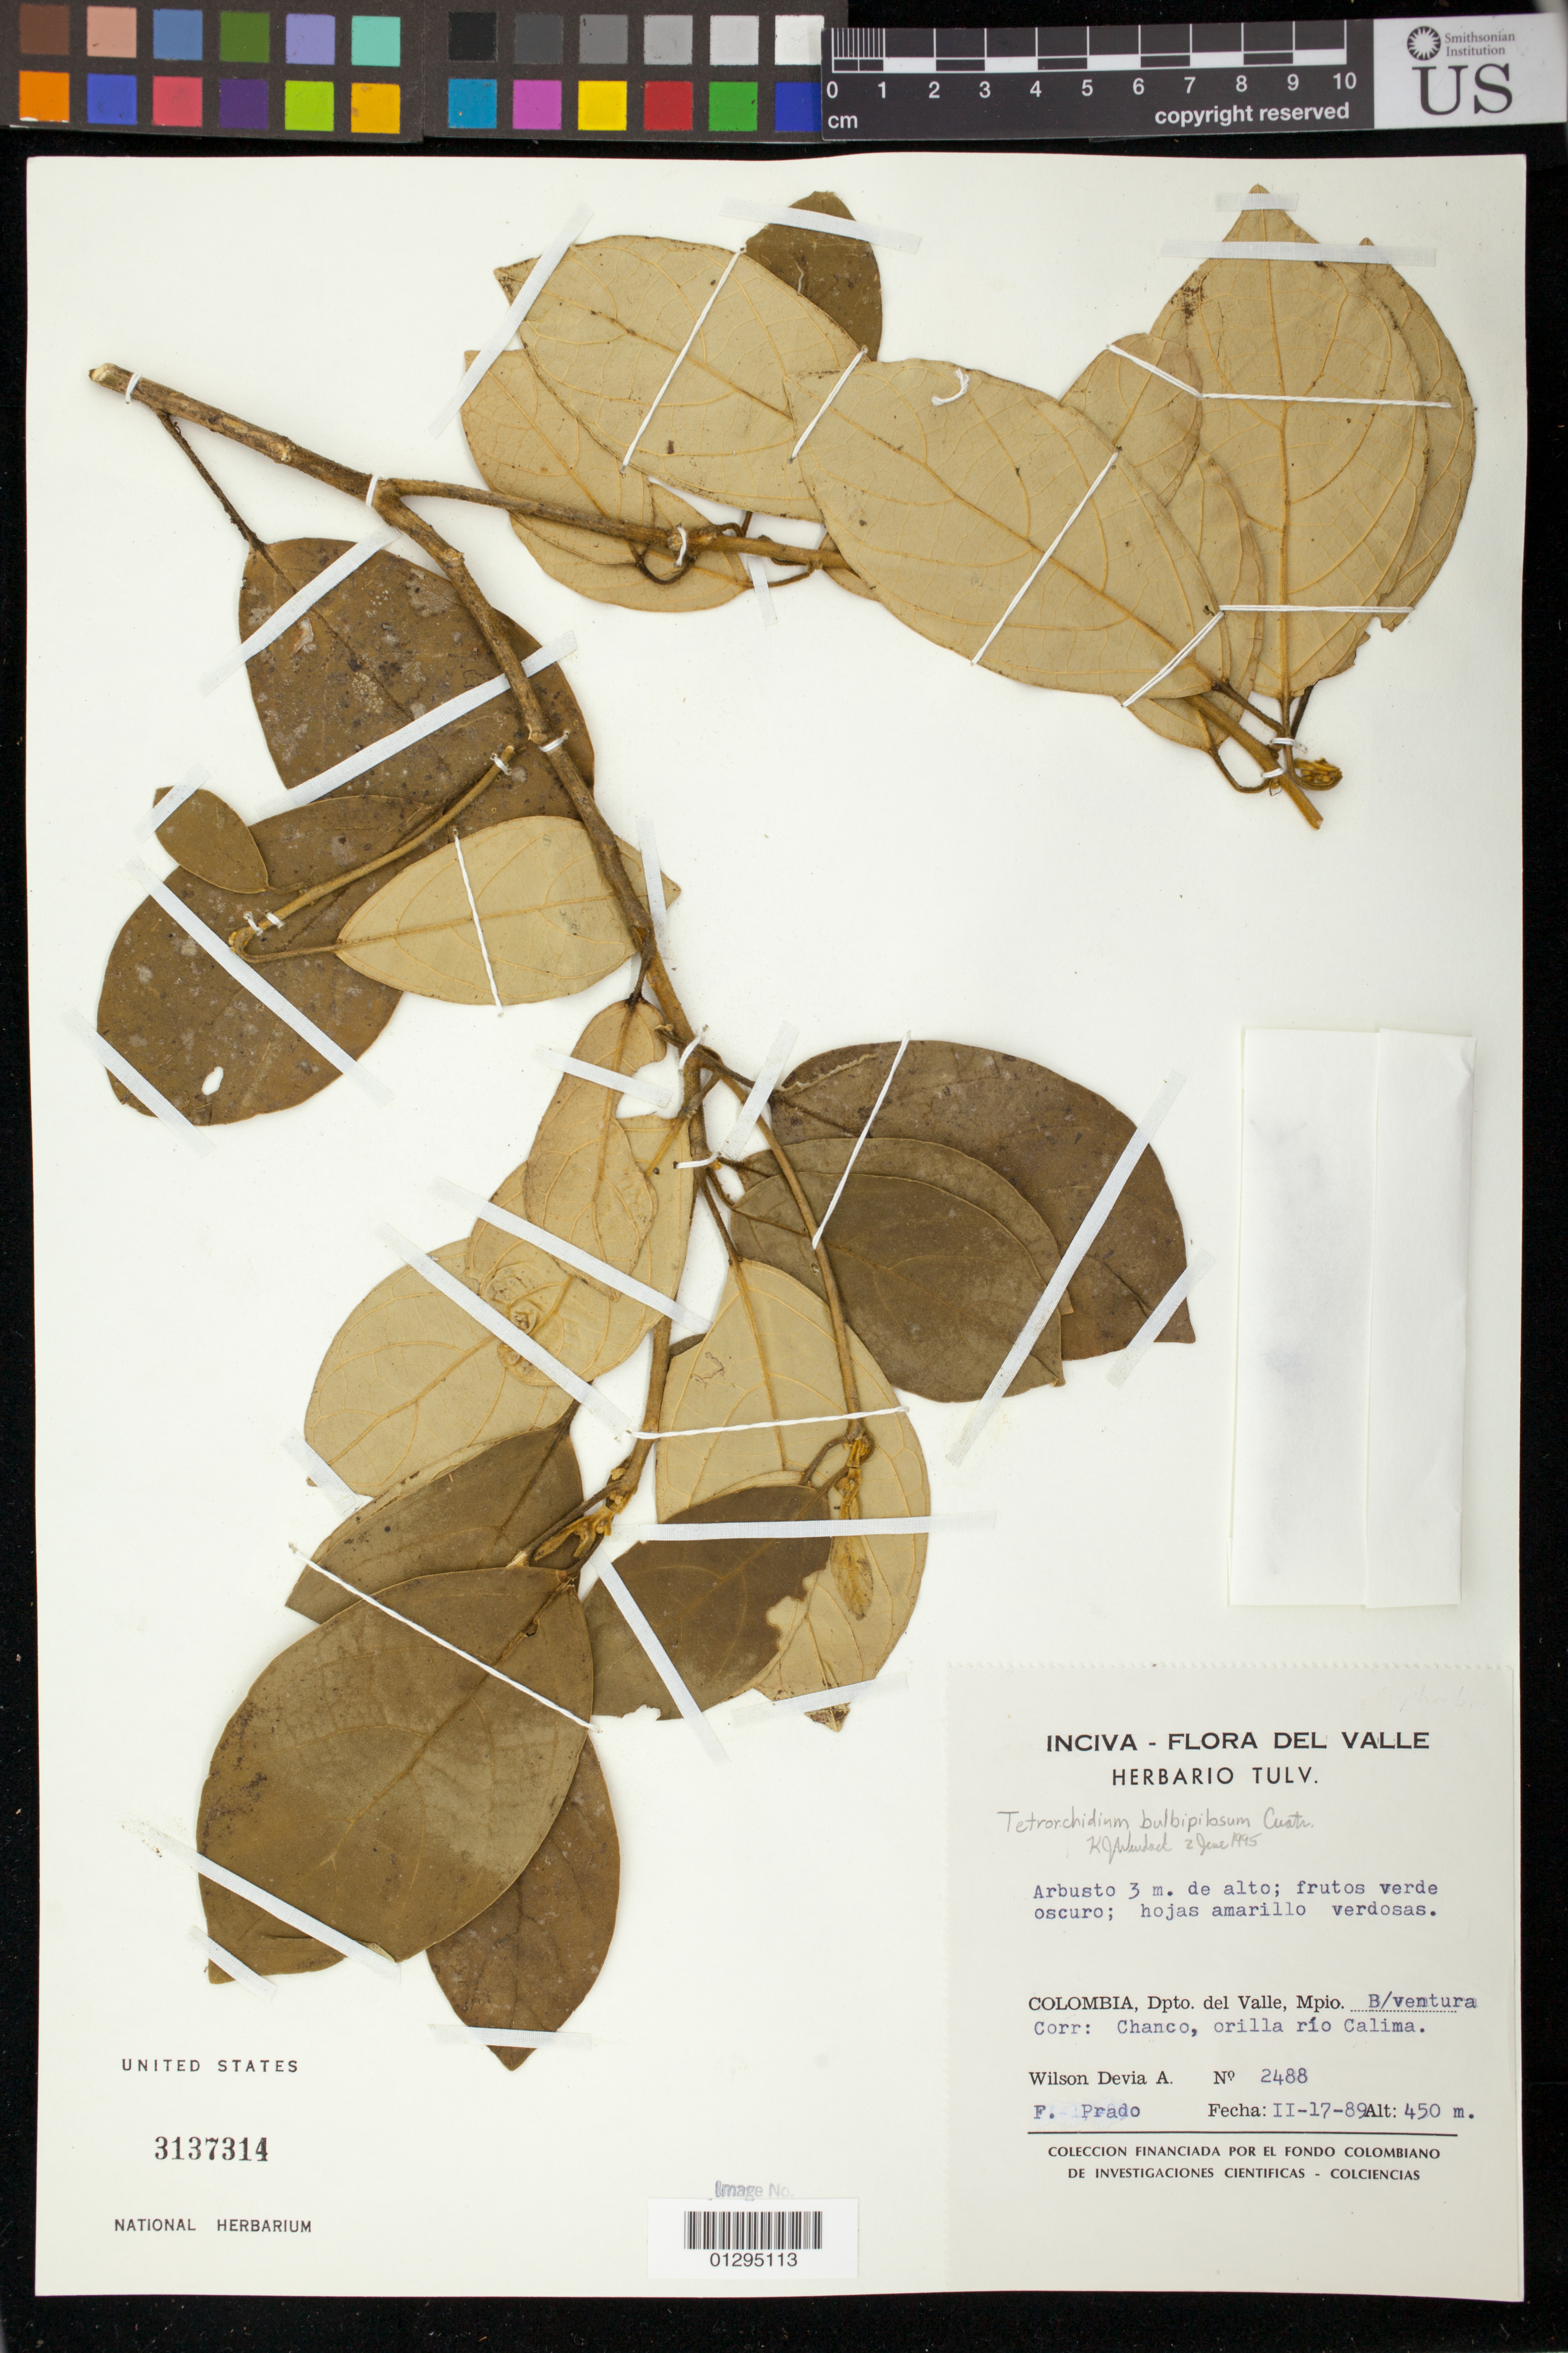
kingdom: Plantae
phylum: Tracheophyta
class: Magnoliopsida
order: Malpighiales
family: Euphorbiaceae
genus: Tetrorchidium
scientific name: Tetrorchidium bulbipilosum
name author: Cuatrec.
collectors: W. Devia & F. Prado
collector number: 2488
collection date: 1989-02-17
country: Colombia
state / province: Valle del Cauca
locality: Mpio. B/ventura. Corr: Chanco, orilla rio Calima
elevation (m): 450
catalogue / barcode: US 3137314